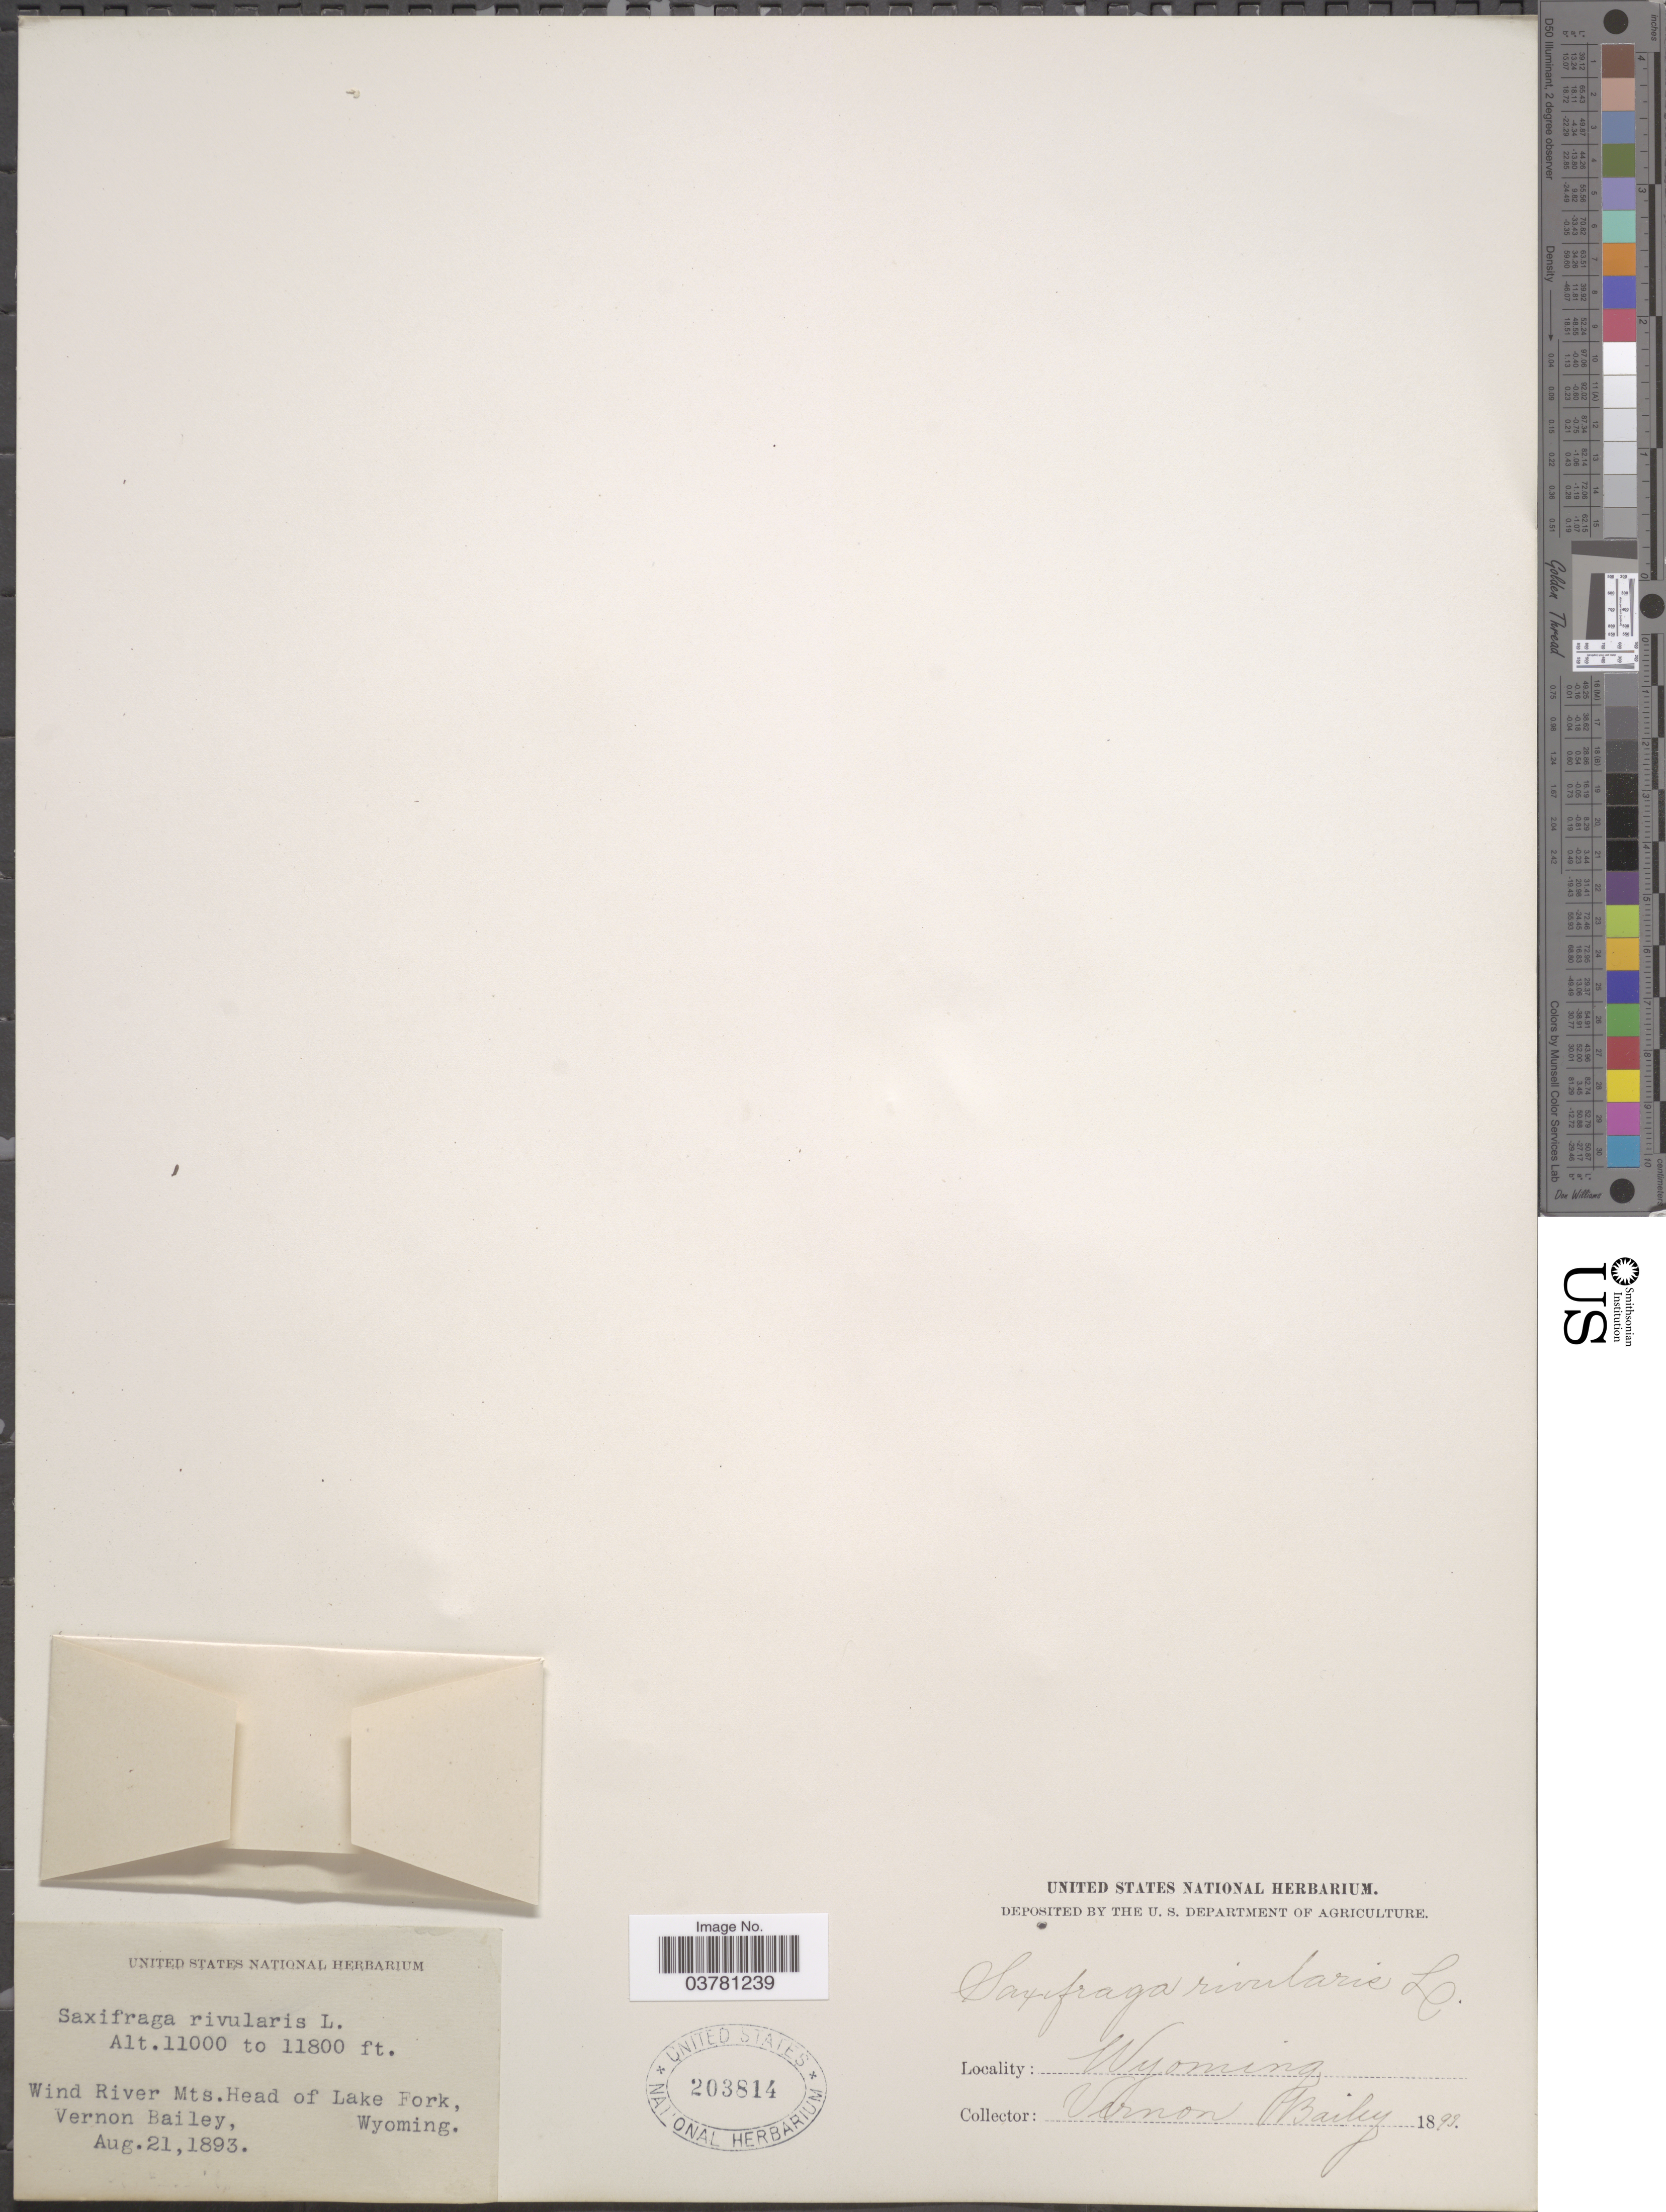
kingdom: Plantae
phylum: Tracheophyta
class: Magnoliopsida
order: Saxifragales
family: Saxifragaceae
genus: Saxifraga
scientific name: Saxifraga rivularis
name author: L.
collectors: V. O. Bailey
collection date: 1893-08-21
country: United States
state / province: Wyoming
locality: Wind River Mts. Head of Lake Fork.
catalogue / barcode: US 203814